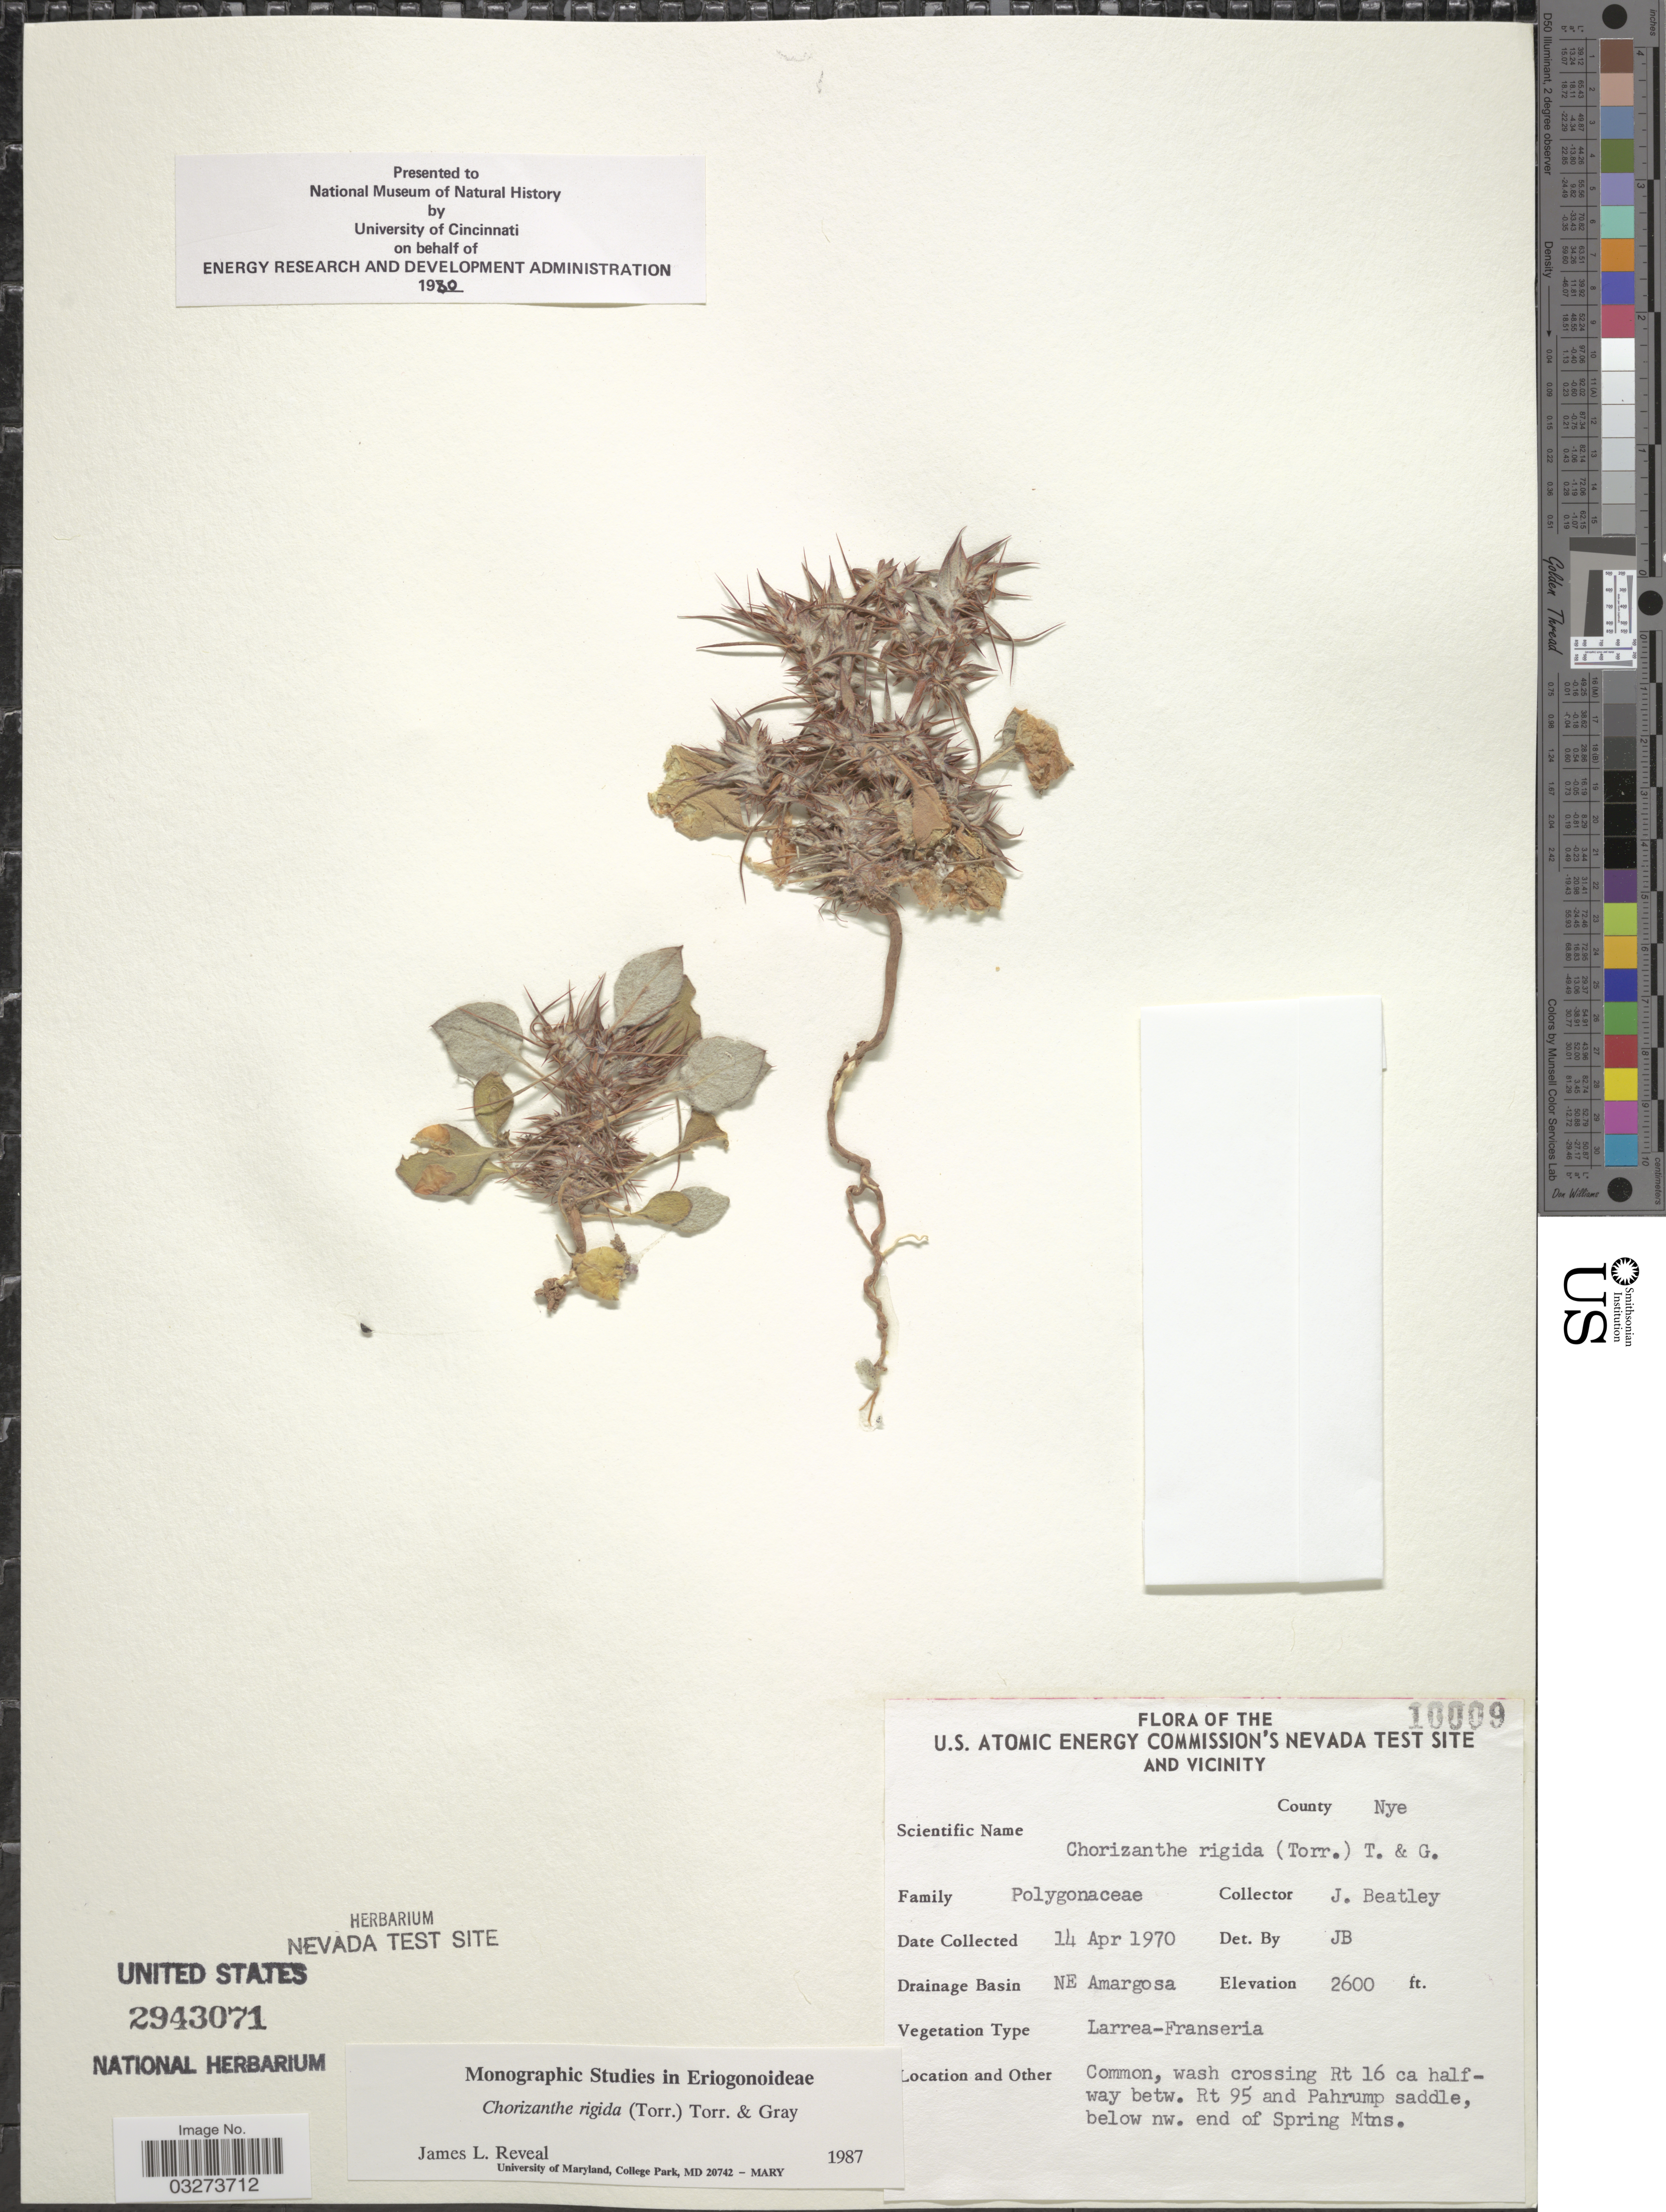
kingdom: Plantae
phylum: Tracheophyta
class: Magnoliopsida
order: Caryophyllales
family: Polygonaceae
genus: Chorizanthe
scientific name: Chorizanthe rigida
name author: (Torr.) Torr. & A. Gray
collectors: J. C. Beatley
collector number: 10009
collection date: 1970-04-14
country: United States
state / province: Nevada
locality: U.S. Atomic Energy Commission's Nevada Test Site and Vicinity, County Nye, Drainage Basin NE Amargosa, wash crossing Rt 16 ca halfway betw. Rt 95 and Pahrump saddle, below nw. end of Spring Mtns.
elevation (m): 792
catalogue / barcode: US 2943071